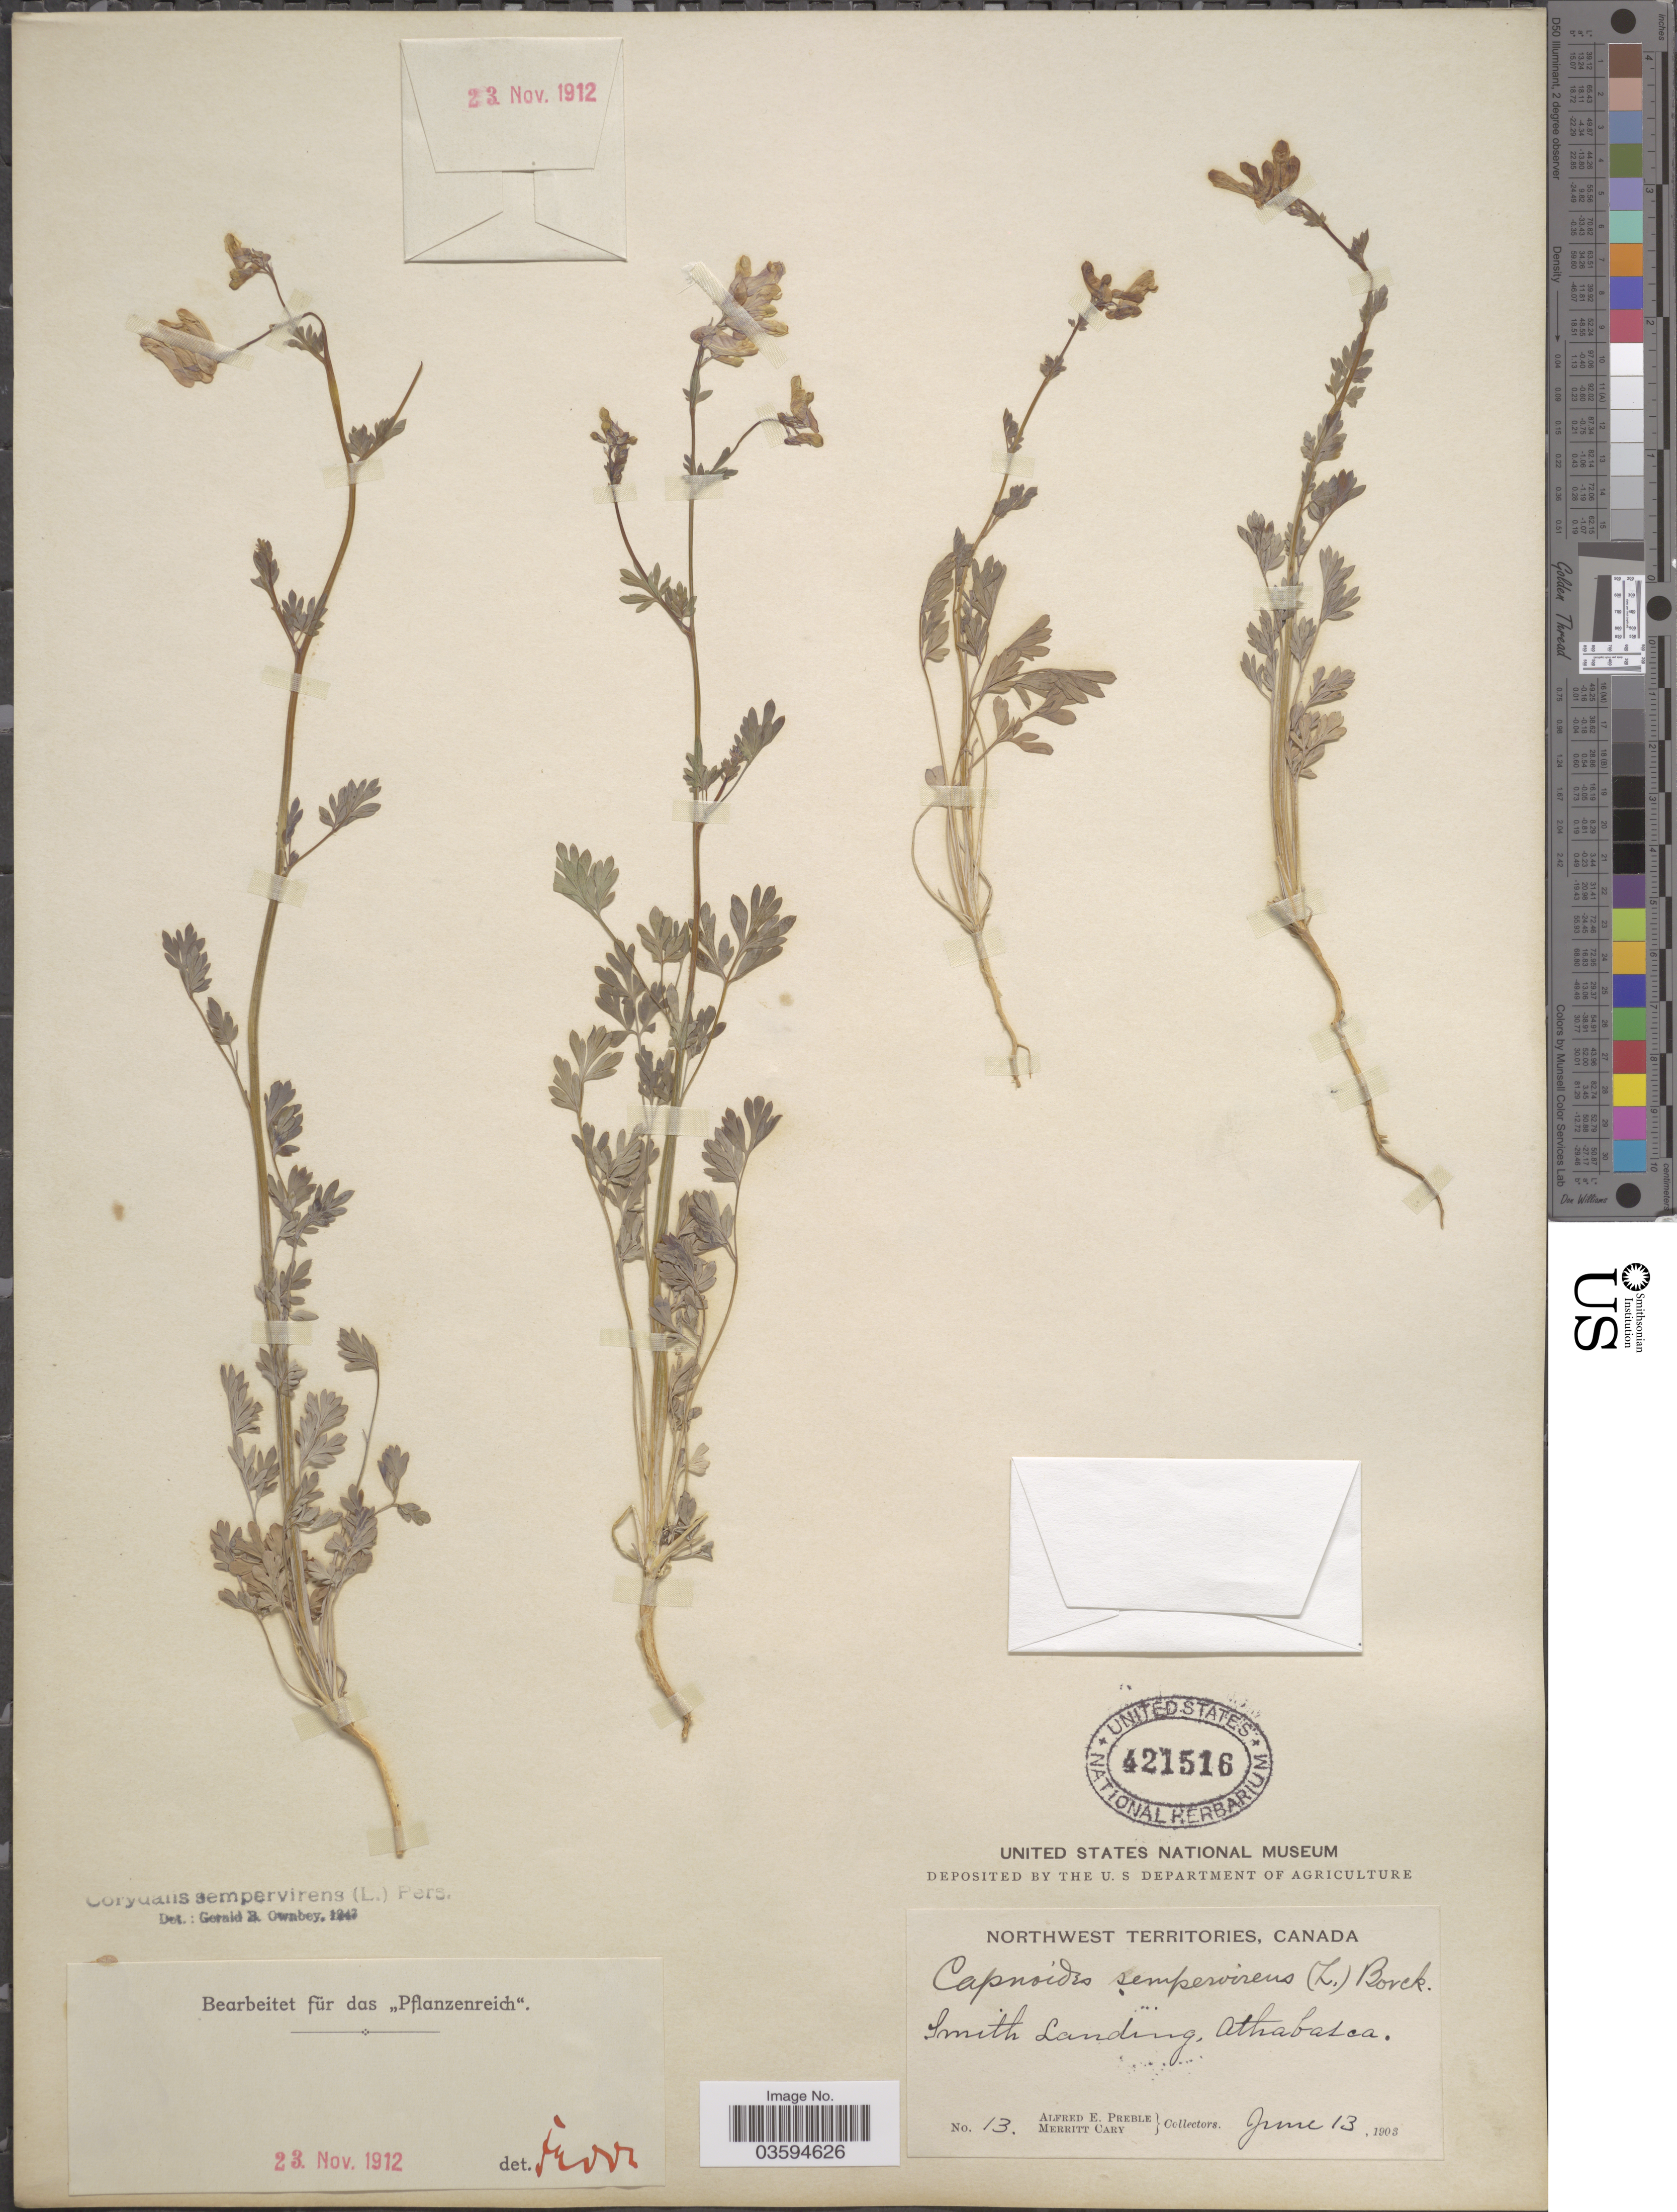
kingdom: Plantae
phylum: Tracheophyta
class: Magnoliopsida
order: Ranunculales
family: Papaveraceae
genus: Capnoides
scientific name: Capnoides sempervirens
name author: (L.) Borkh.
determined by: Strong, M. T., (US), Smithsonian Institution - National Museum of Natural History (UNITED STATES)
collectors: A. Preble & M. Cary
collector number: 13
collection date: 1903-06-13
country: Canada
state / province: Northwest Territories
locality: Smith Landing, Athabasca.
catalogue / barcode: US 421516